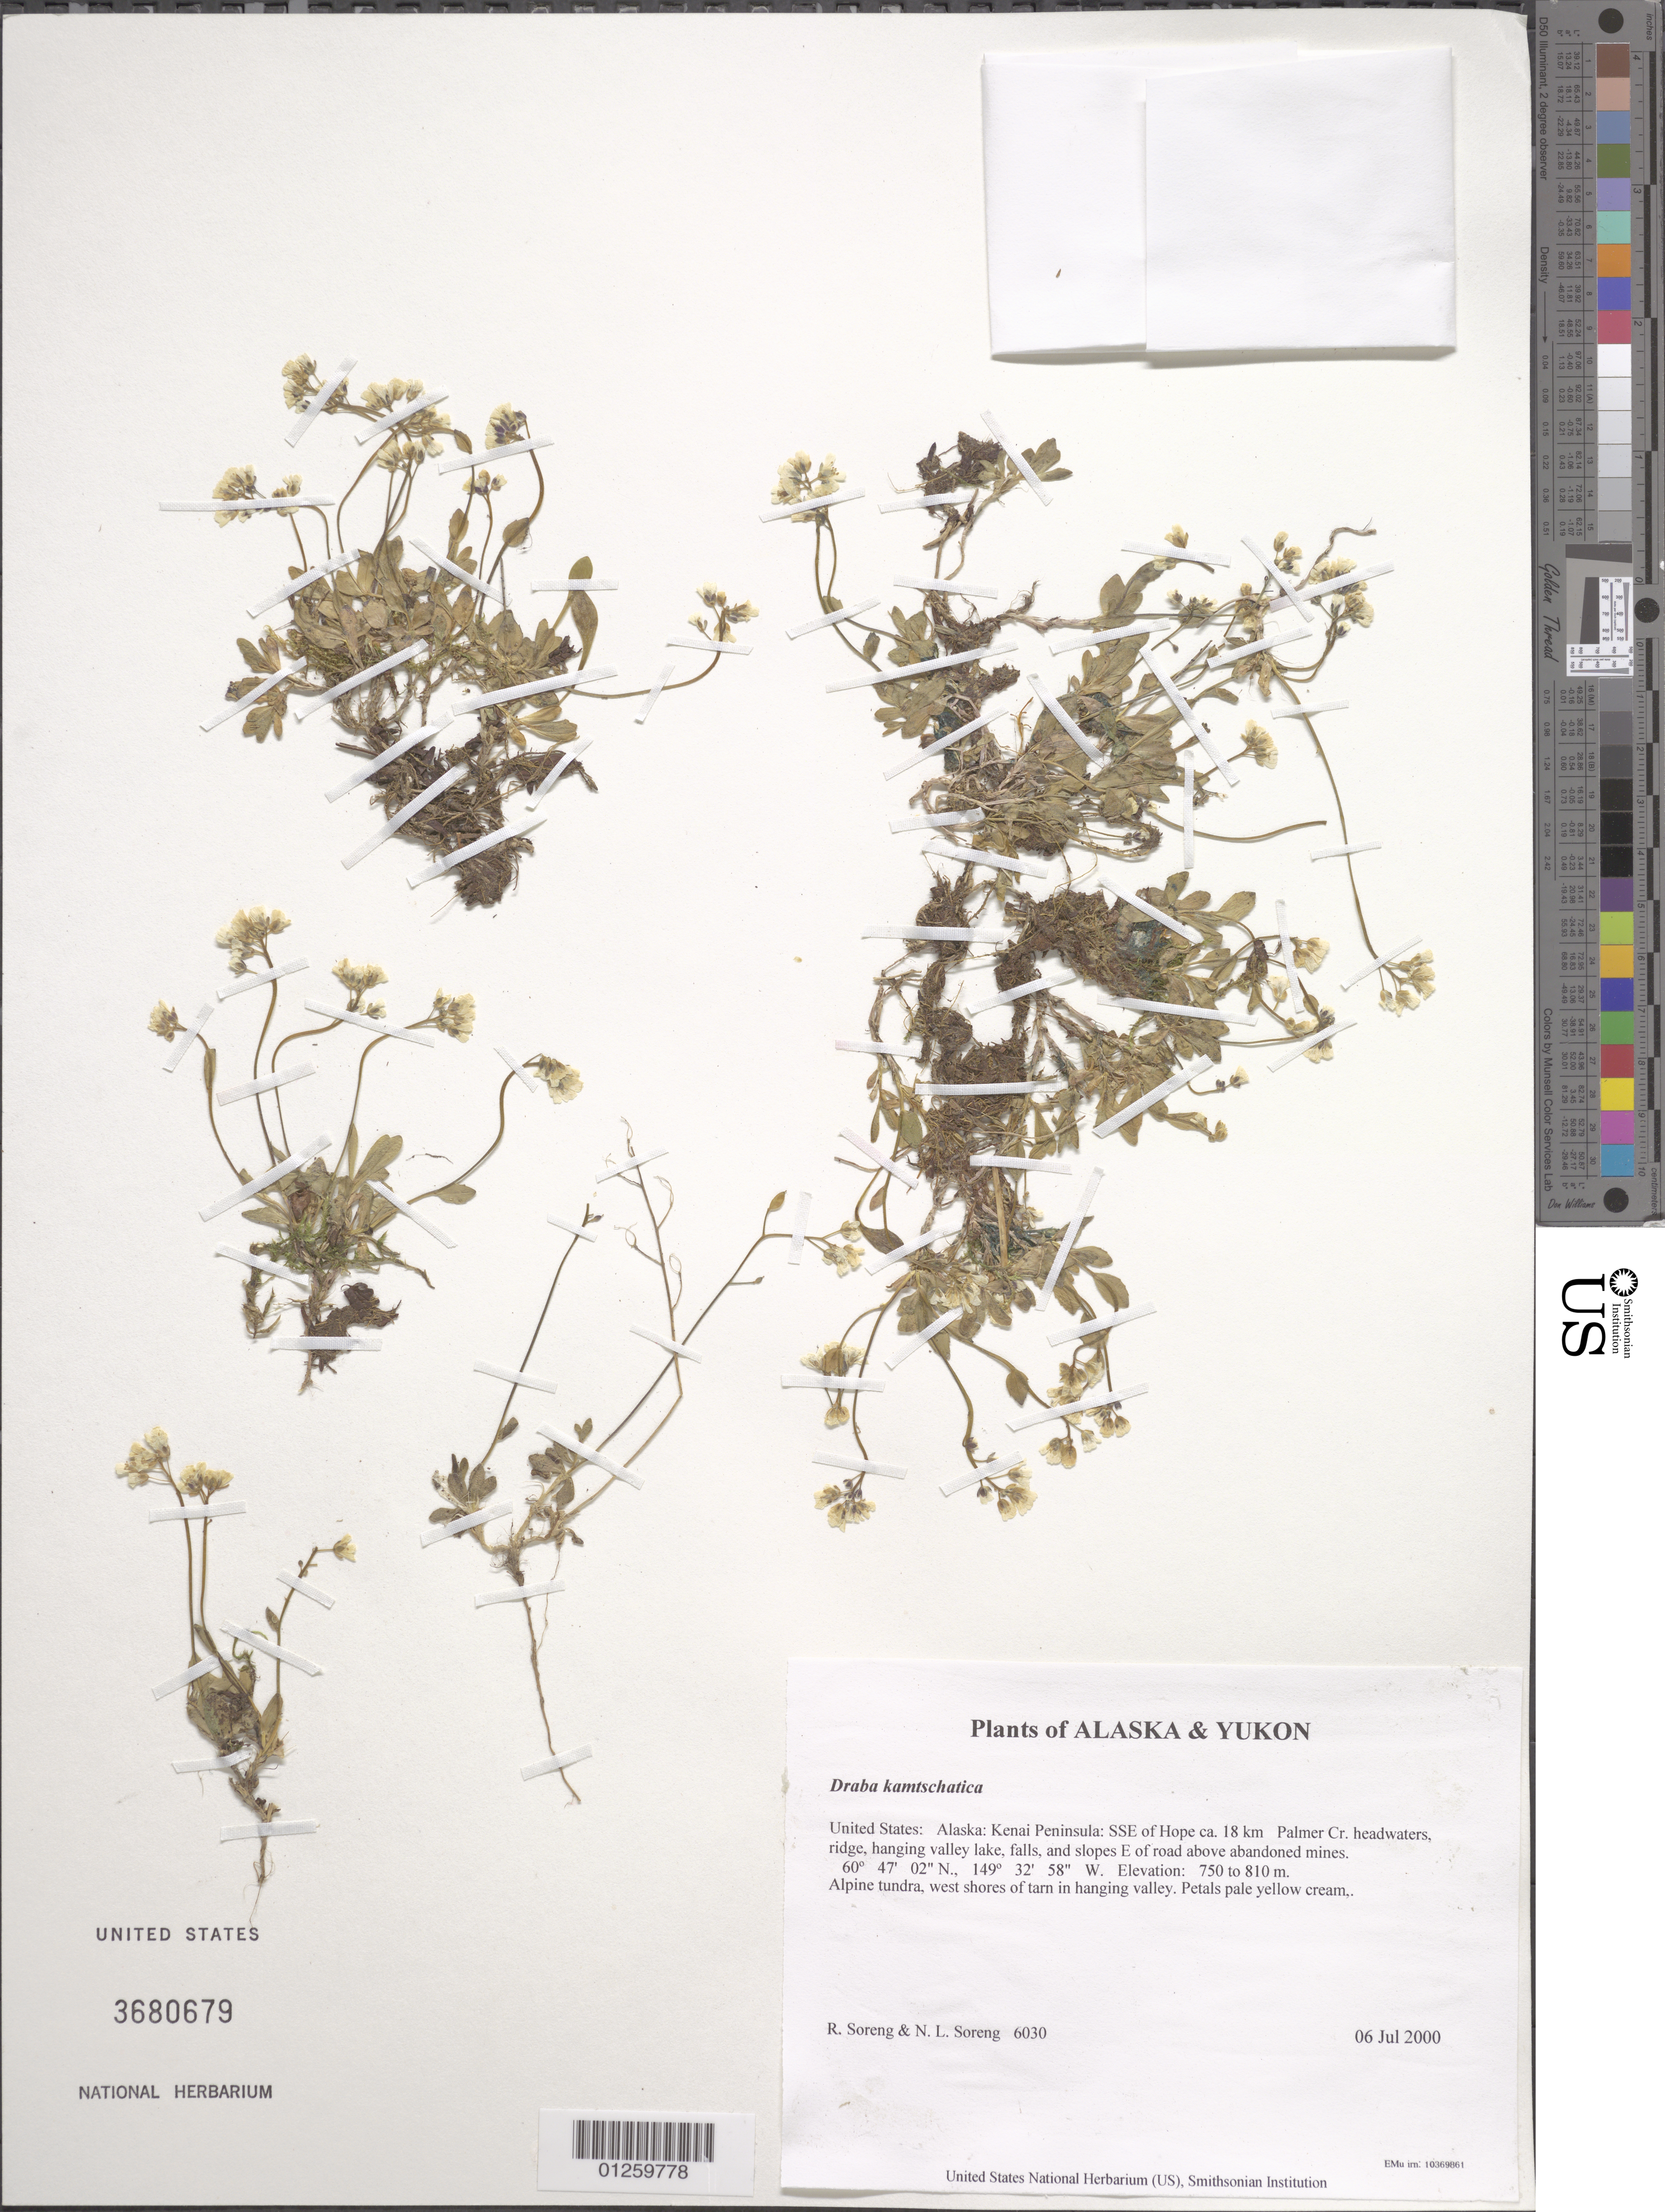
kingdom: Plantae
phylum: Tracheophyta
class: Magnoliopsida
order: Brassicales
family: Brassicaceae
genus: Draba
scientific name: Draba kamtschatica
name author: (Ledeb.) N. Busch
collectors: R. J. Soreng & N. L. Soreng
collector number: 6030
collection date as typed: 06 Jul 2000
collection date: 2000-07-06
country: United States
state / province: Alaska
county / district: Kenai Peninsula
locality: SSE of Hope ca. 18 km Palmer Cr. headwaters, ridge, hanging valley lake, falls, and slopes E of road above abandoned mines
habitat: Alpine tundra, west shores of tarn in hanging valley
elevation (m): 750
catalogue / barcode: US 3080679